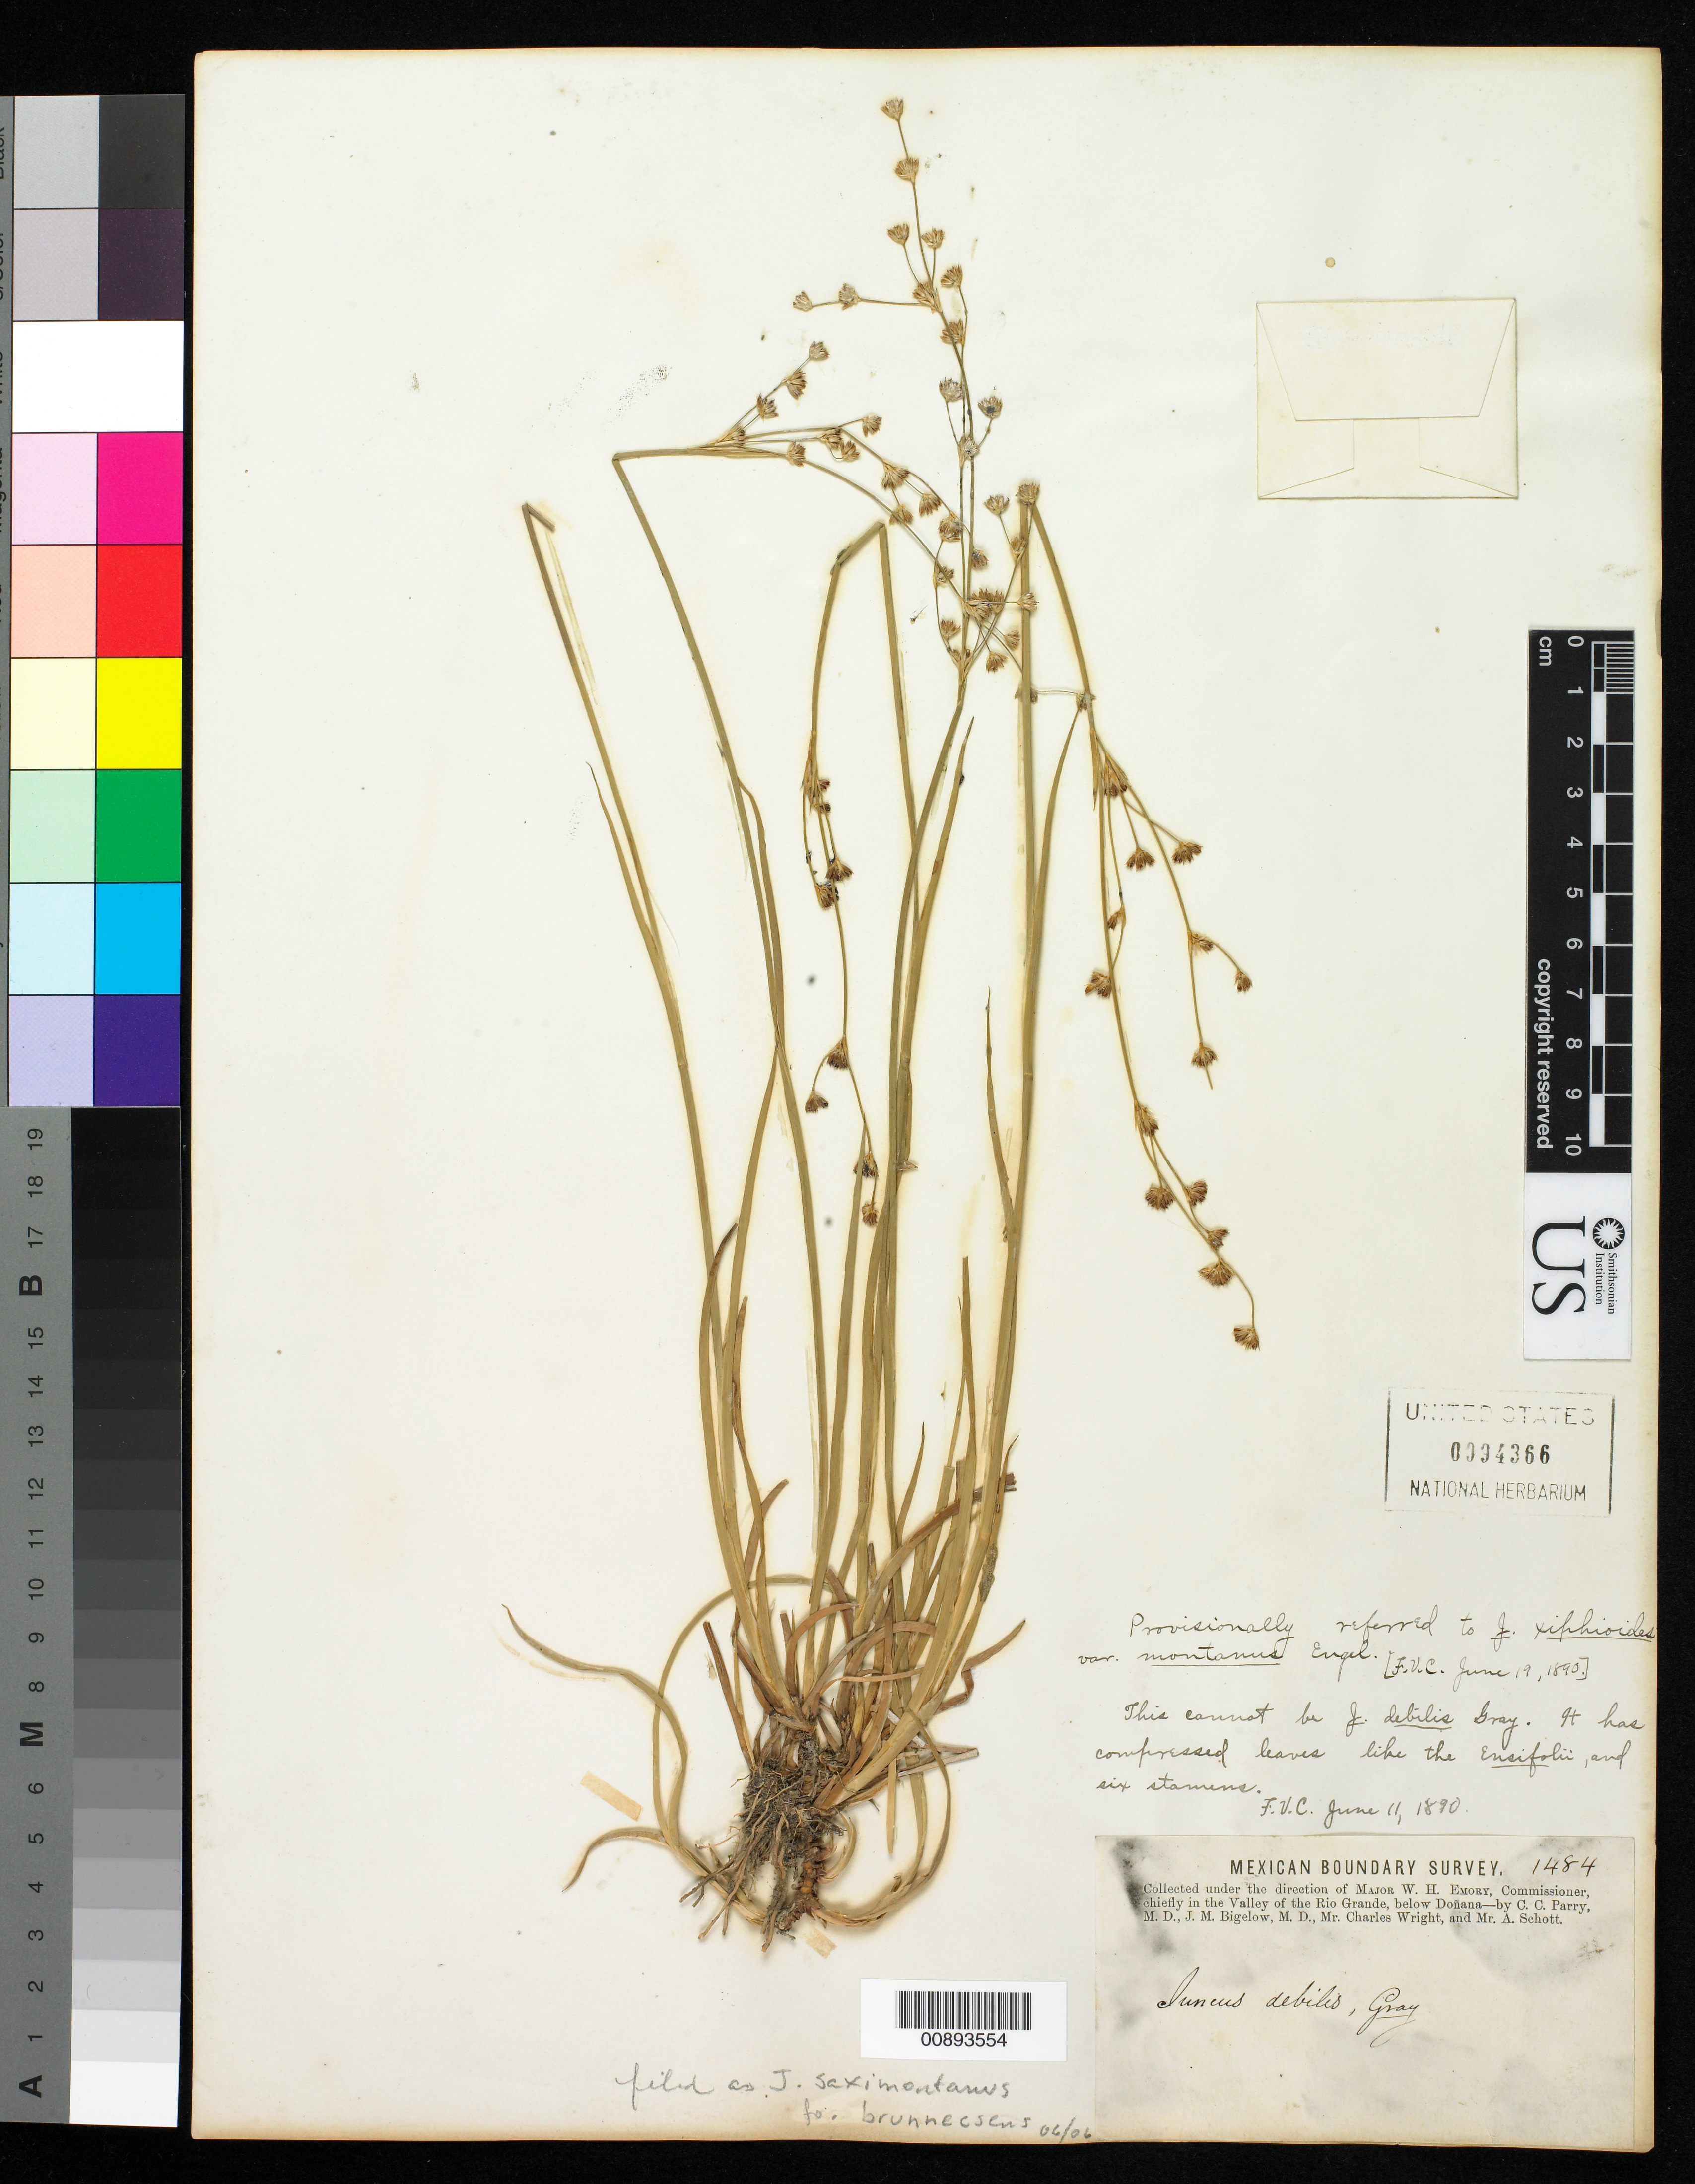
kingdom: Plantae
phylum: Tracheophyta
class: Liliopsida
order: Poales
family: Juncaceae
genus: Juncus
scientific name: Juncus saximontanus f. brunnescens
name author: (Rydb.) F.J. Herm.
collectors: C. C. Parry, J. M. Bigelow, C. Wright & A. C. V. Schott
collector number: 1484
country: United States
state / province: New Mexico / Texas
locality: Valley of the Rio Grande, below Doñana.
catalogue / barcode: US 94366